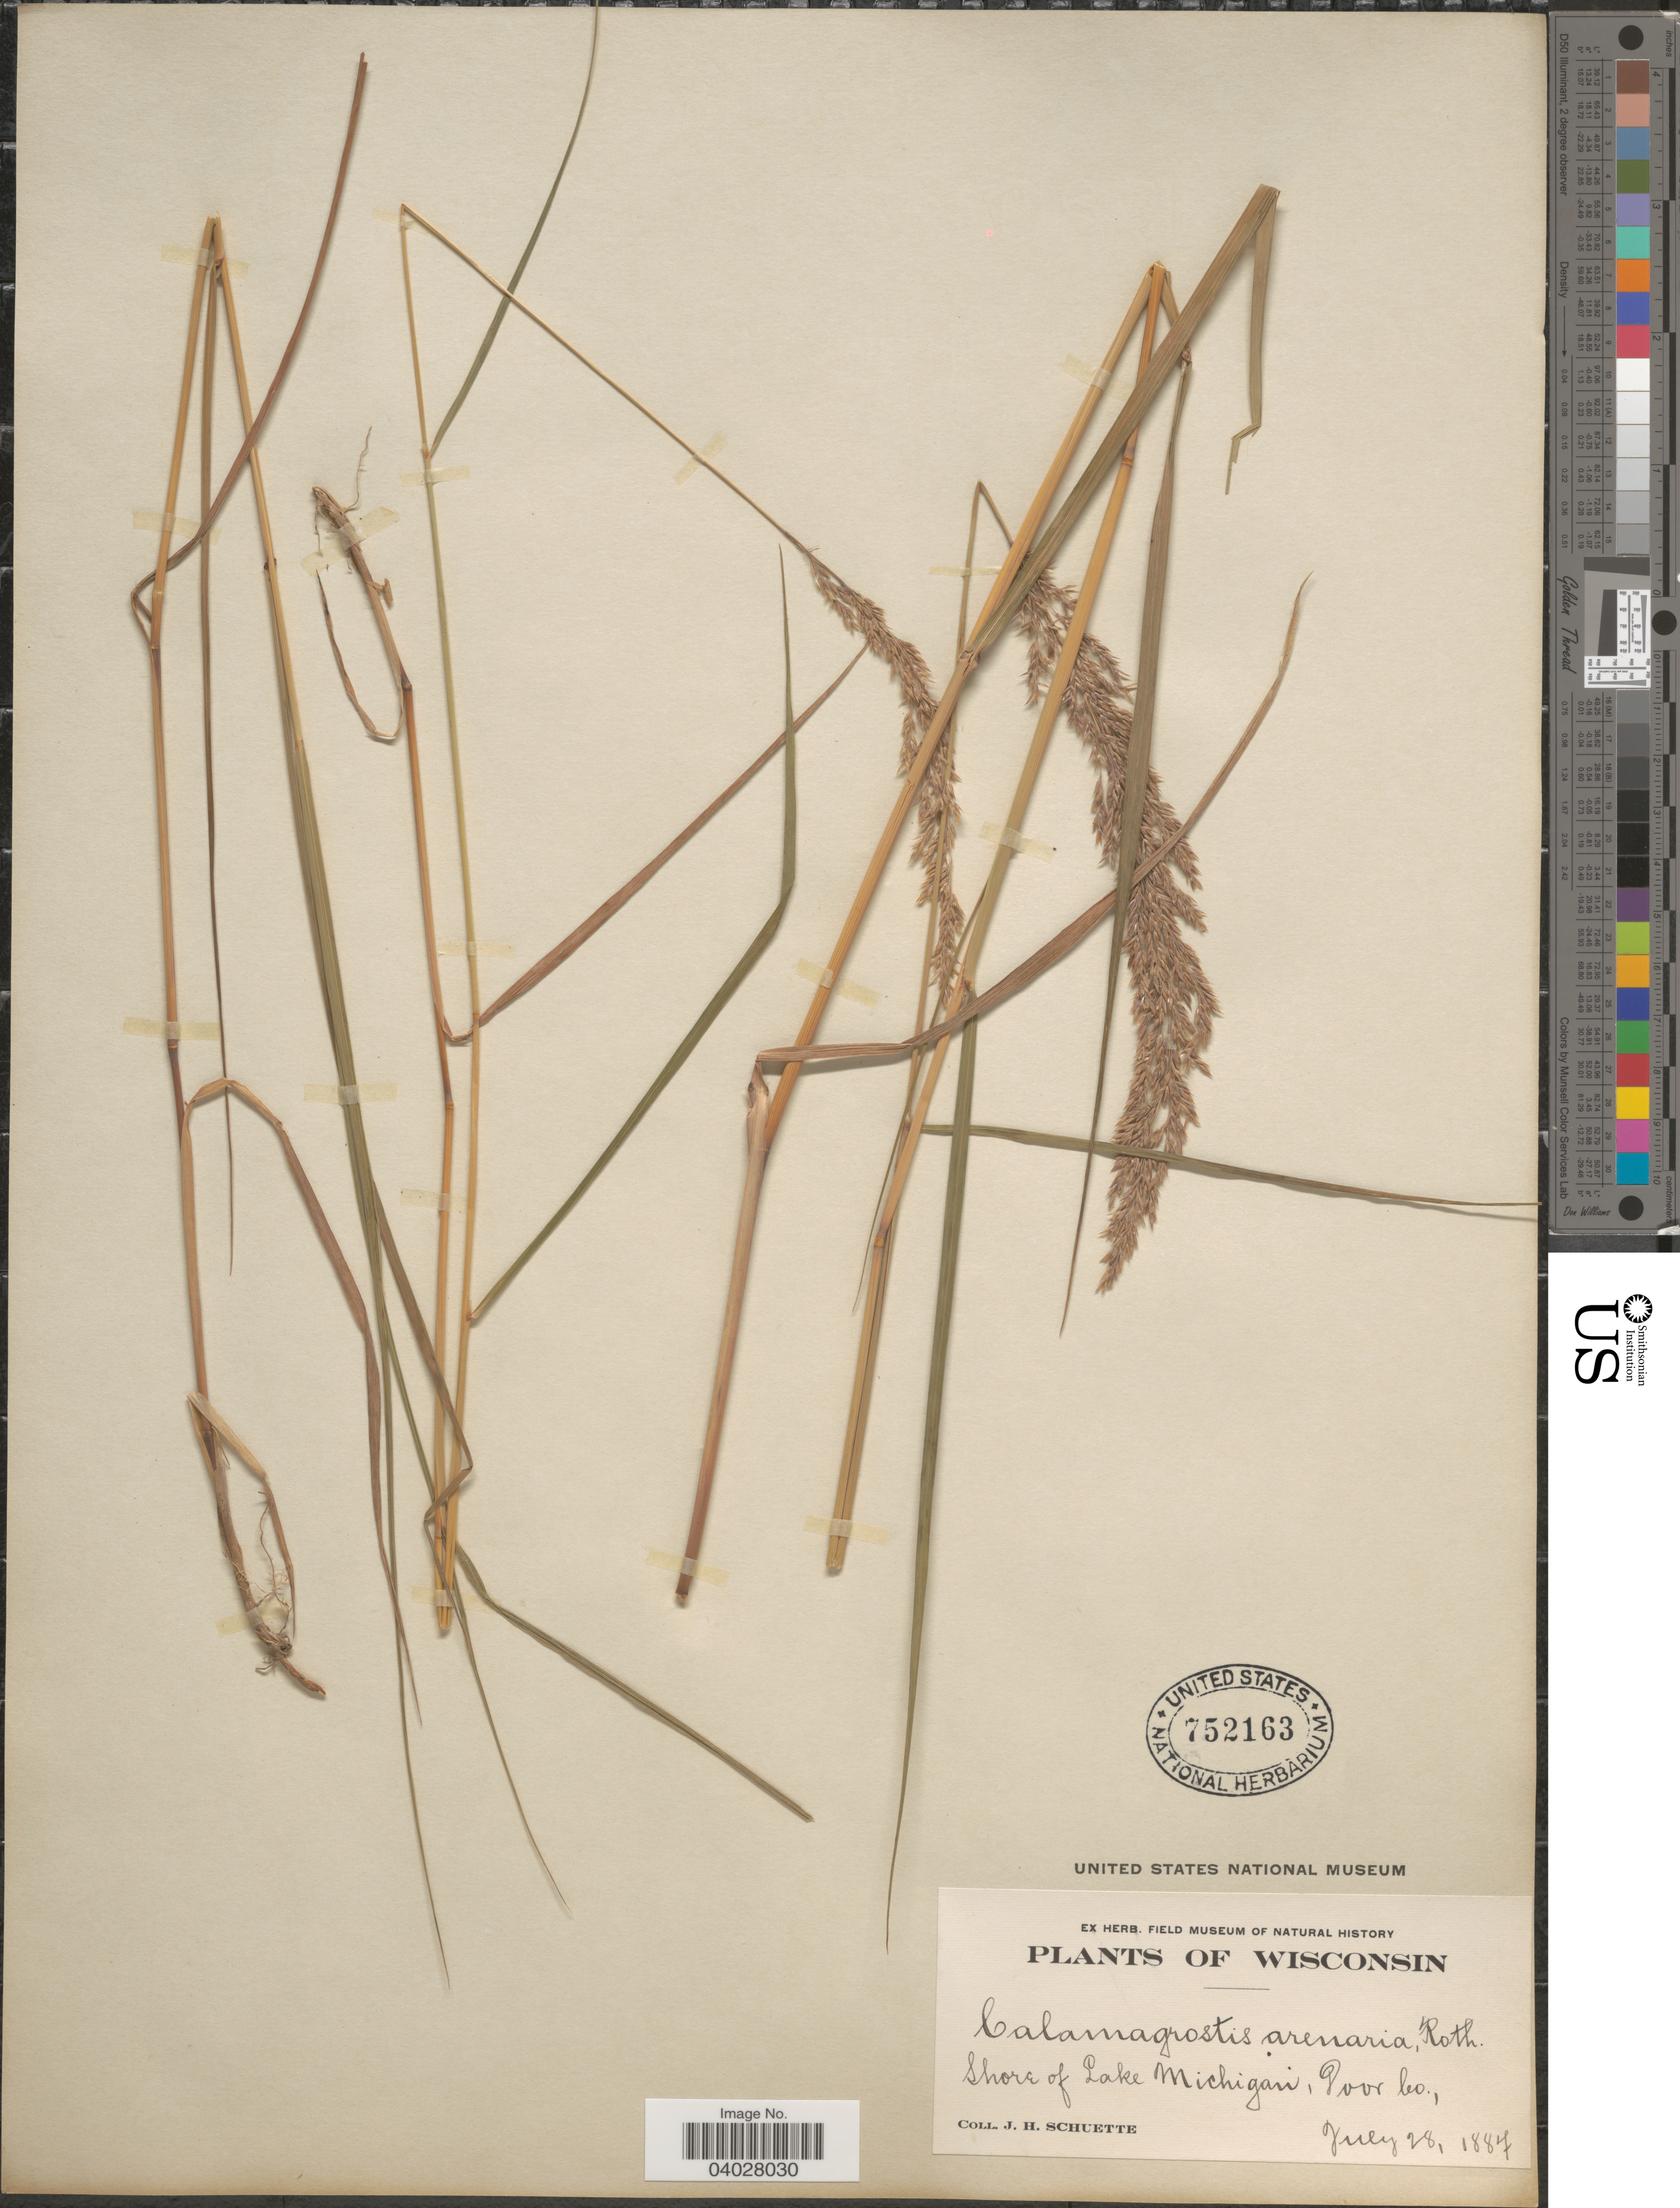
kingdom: Plantae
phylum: Tracheophyta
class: Liliopsida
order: Poales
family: Poaceae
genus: Calamagrostis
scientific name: Calamagrostis canadensis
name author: (Michx.) P. Beauv.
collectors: J. H. Schuette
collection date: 1887-07-28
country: United States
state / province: Wisconsin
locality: Shore of Lake Michigan, Door Co.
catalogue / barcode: US 752163